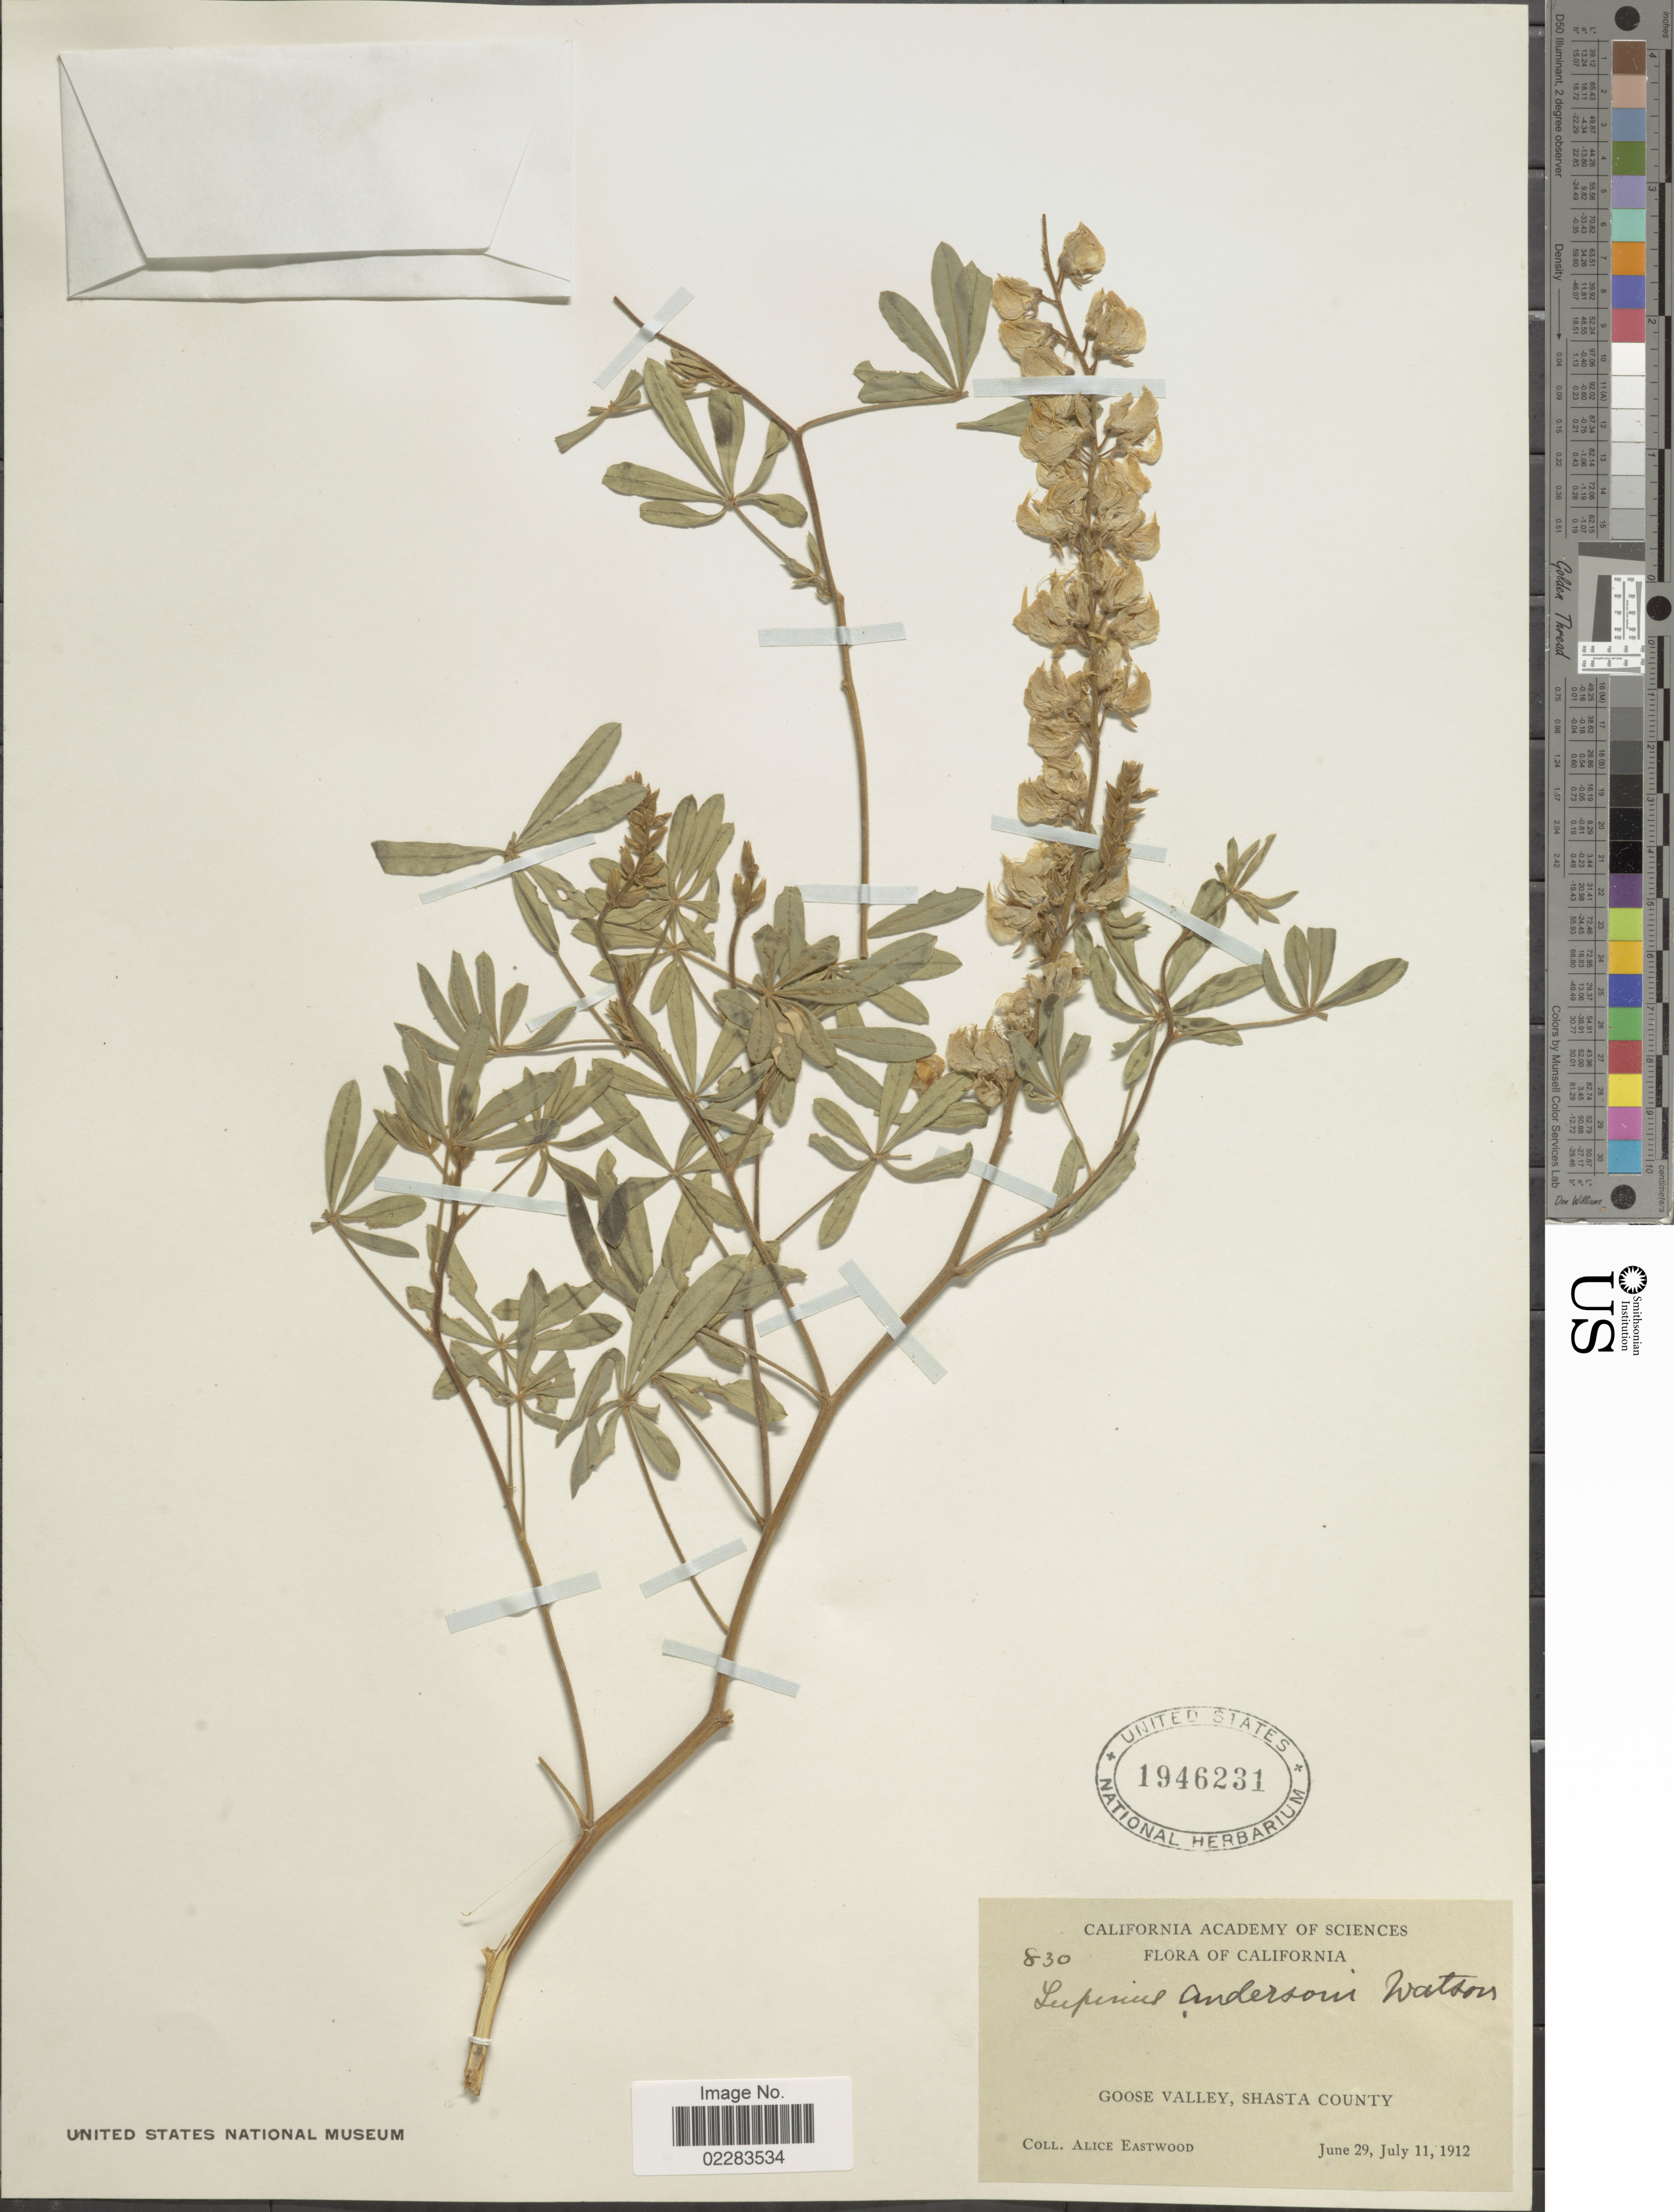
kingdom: Plantae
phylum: Tracheophyta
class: Magnoliopsida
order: Fabales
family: Fabaceae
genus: Lupinus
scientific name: Lupinus albicaulis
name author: Douglas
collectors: A. Eastwood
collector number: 830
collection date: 1912-06-29/1912-07-11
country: United States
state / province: California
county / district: Shasta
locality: Goose Valley, Shasta County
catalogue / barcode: US 1946231